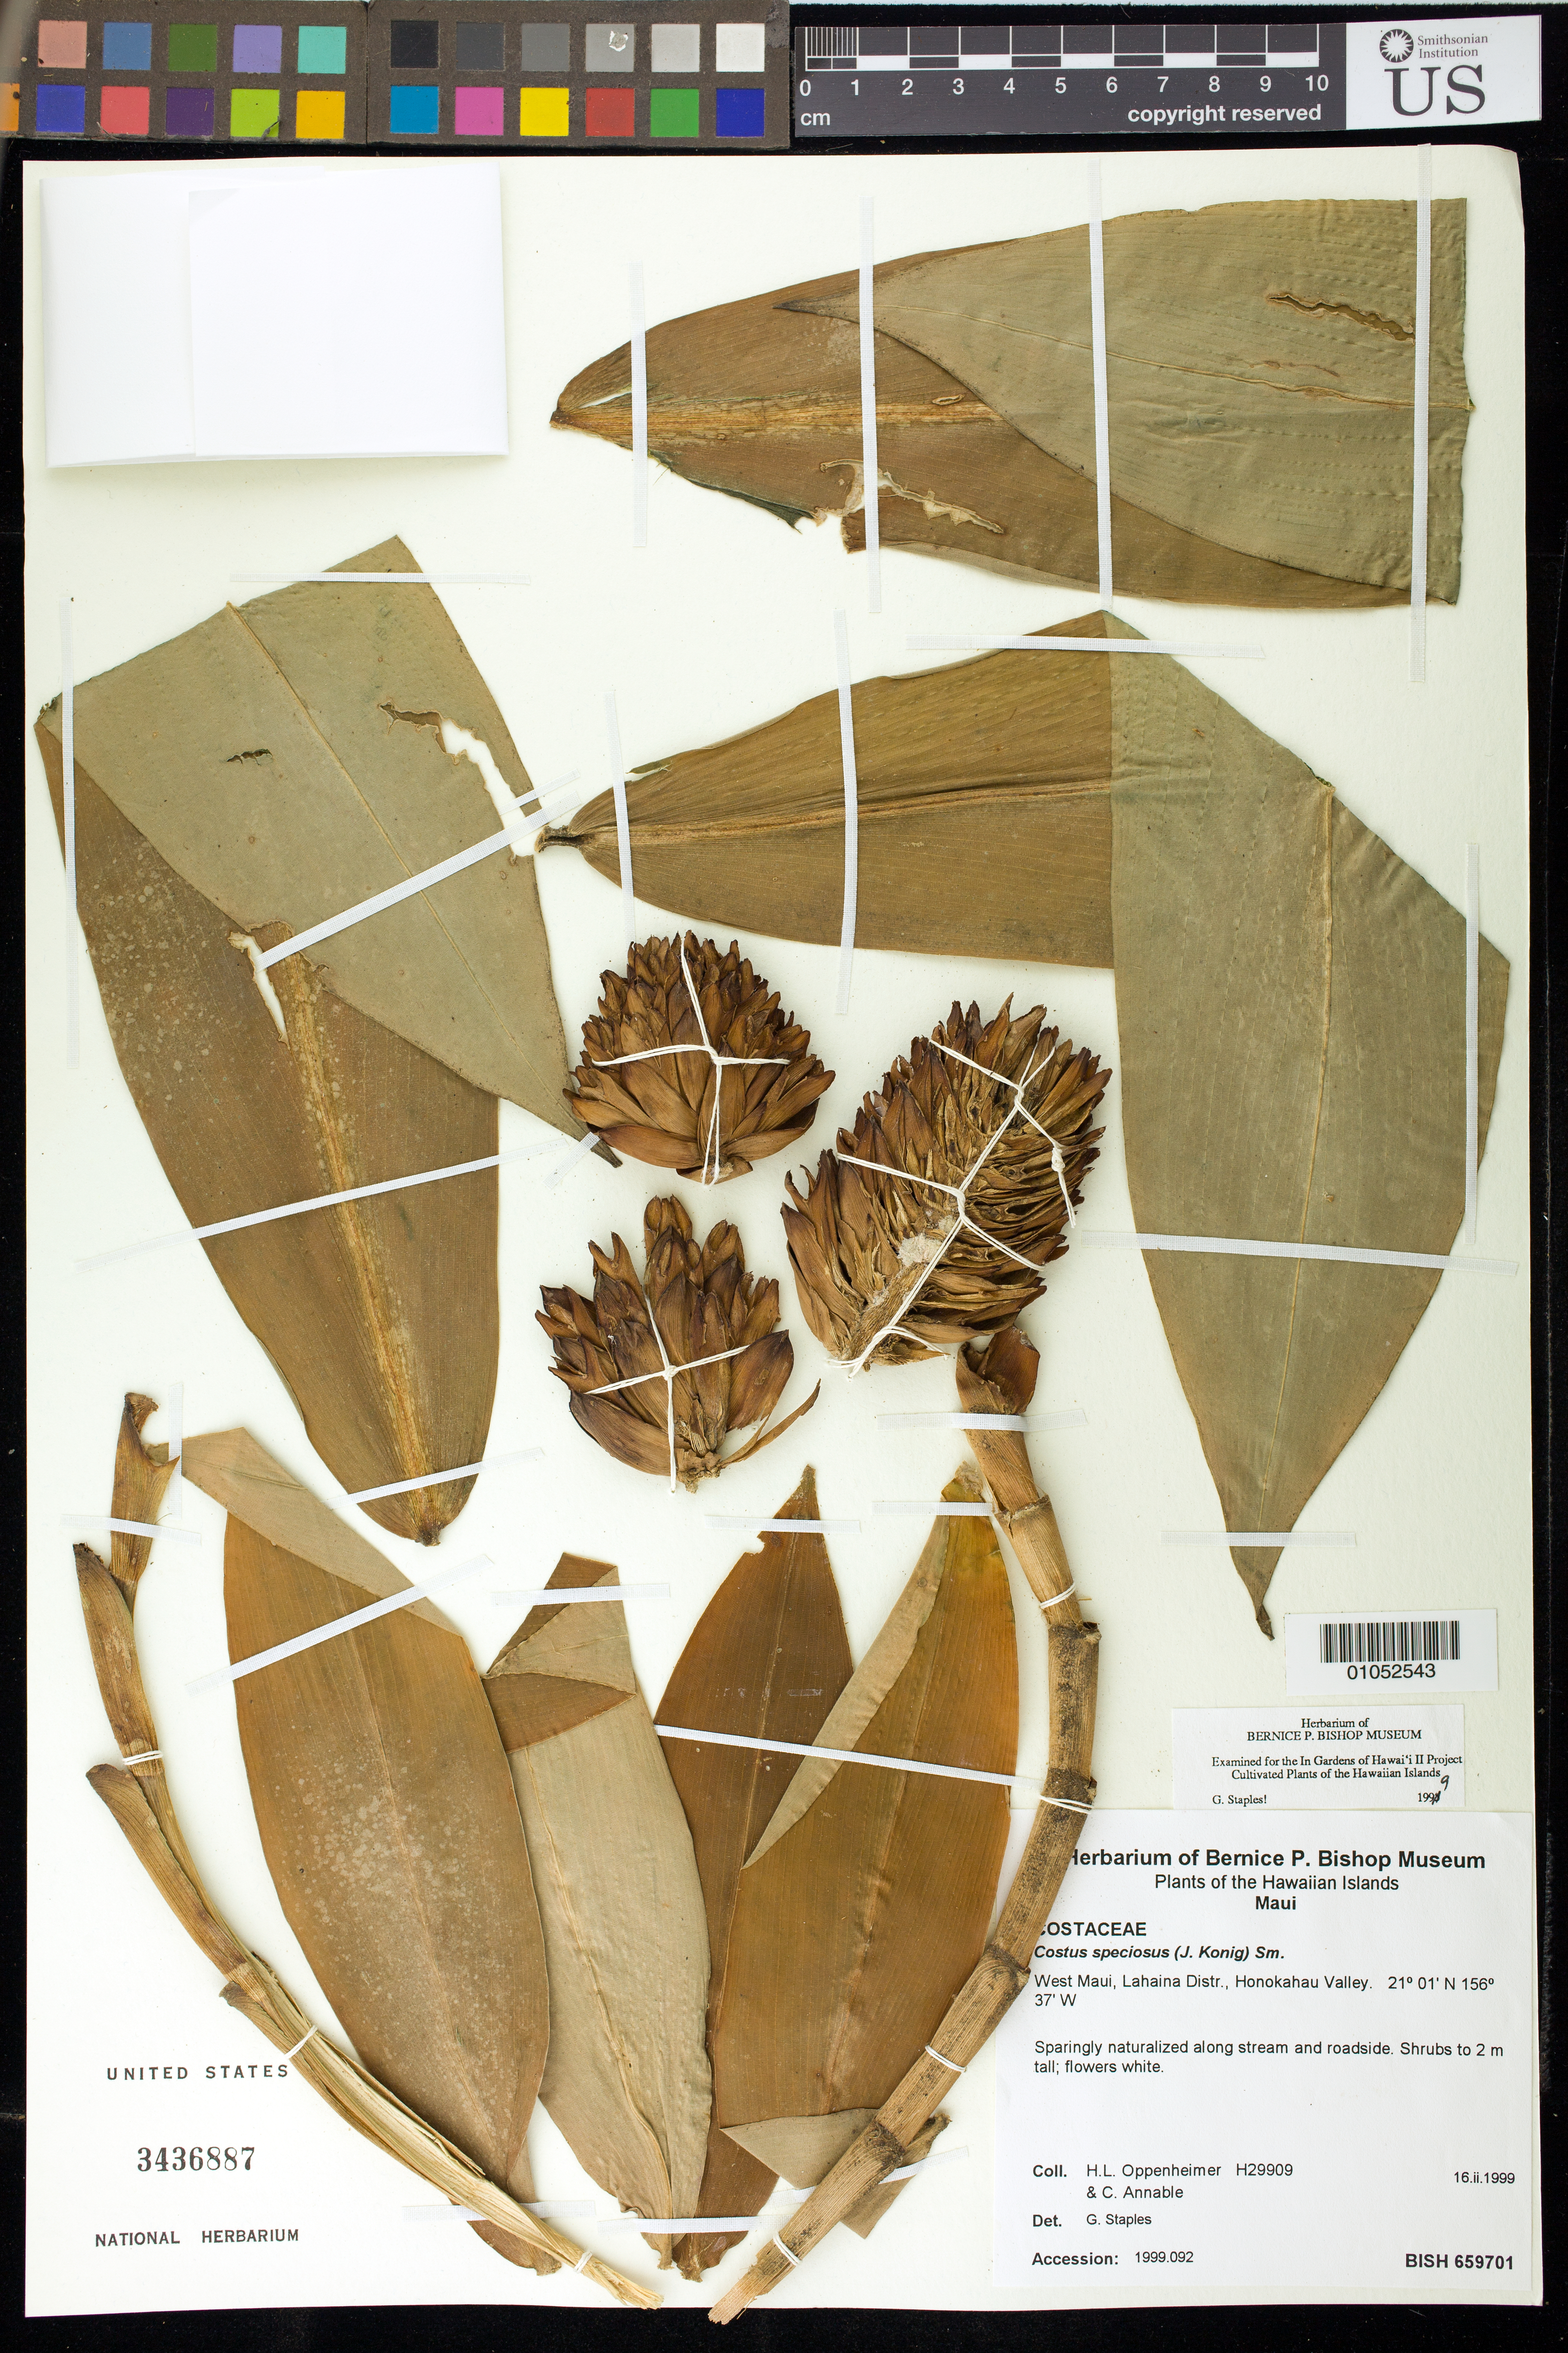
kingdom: Plantae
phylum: Tracheophyta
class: Liliopsida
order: Zingiberales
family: Costaceae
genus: Hellenia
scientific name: Hellenia speciosa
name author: (J. Koenig) S.R. Dutta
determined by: (US) Smithsonian Institution - National Museum of Natural History - Department of Botany (UNITED STATES)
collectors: H. L. Oppenheimer & C. Annable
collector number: H29909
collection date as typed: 16 Feb 1999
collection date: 1999-02-16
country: United States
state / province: Hawaii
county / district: Maui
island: Maui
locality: West Maui, Lahaina District, Honokahau Valley.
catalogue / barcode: US 3436887